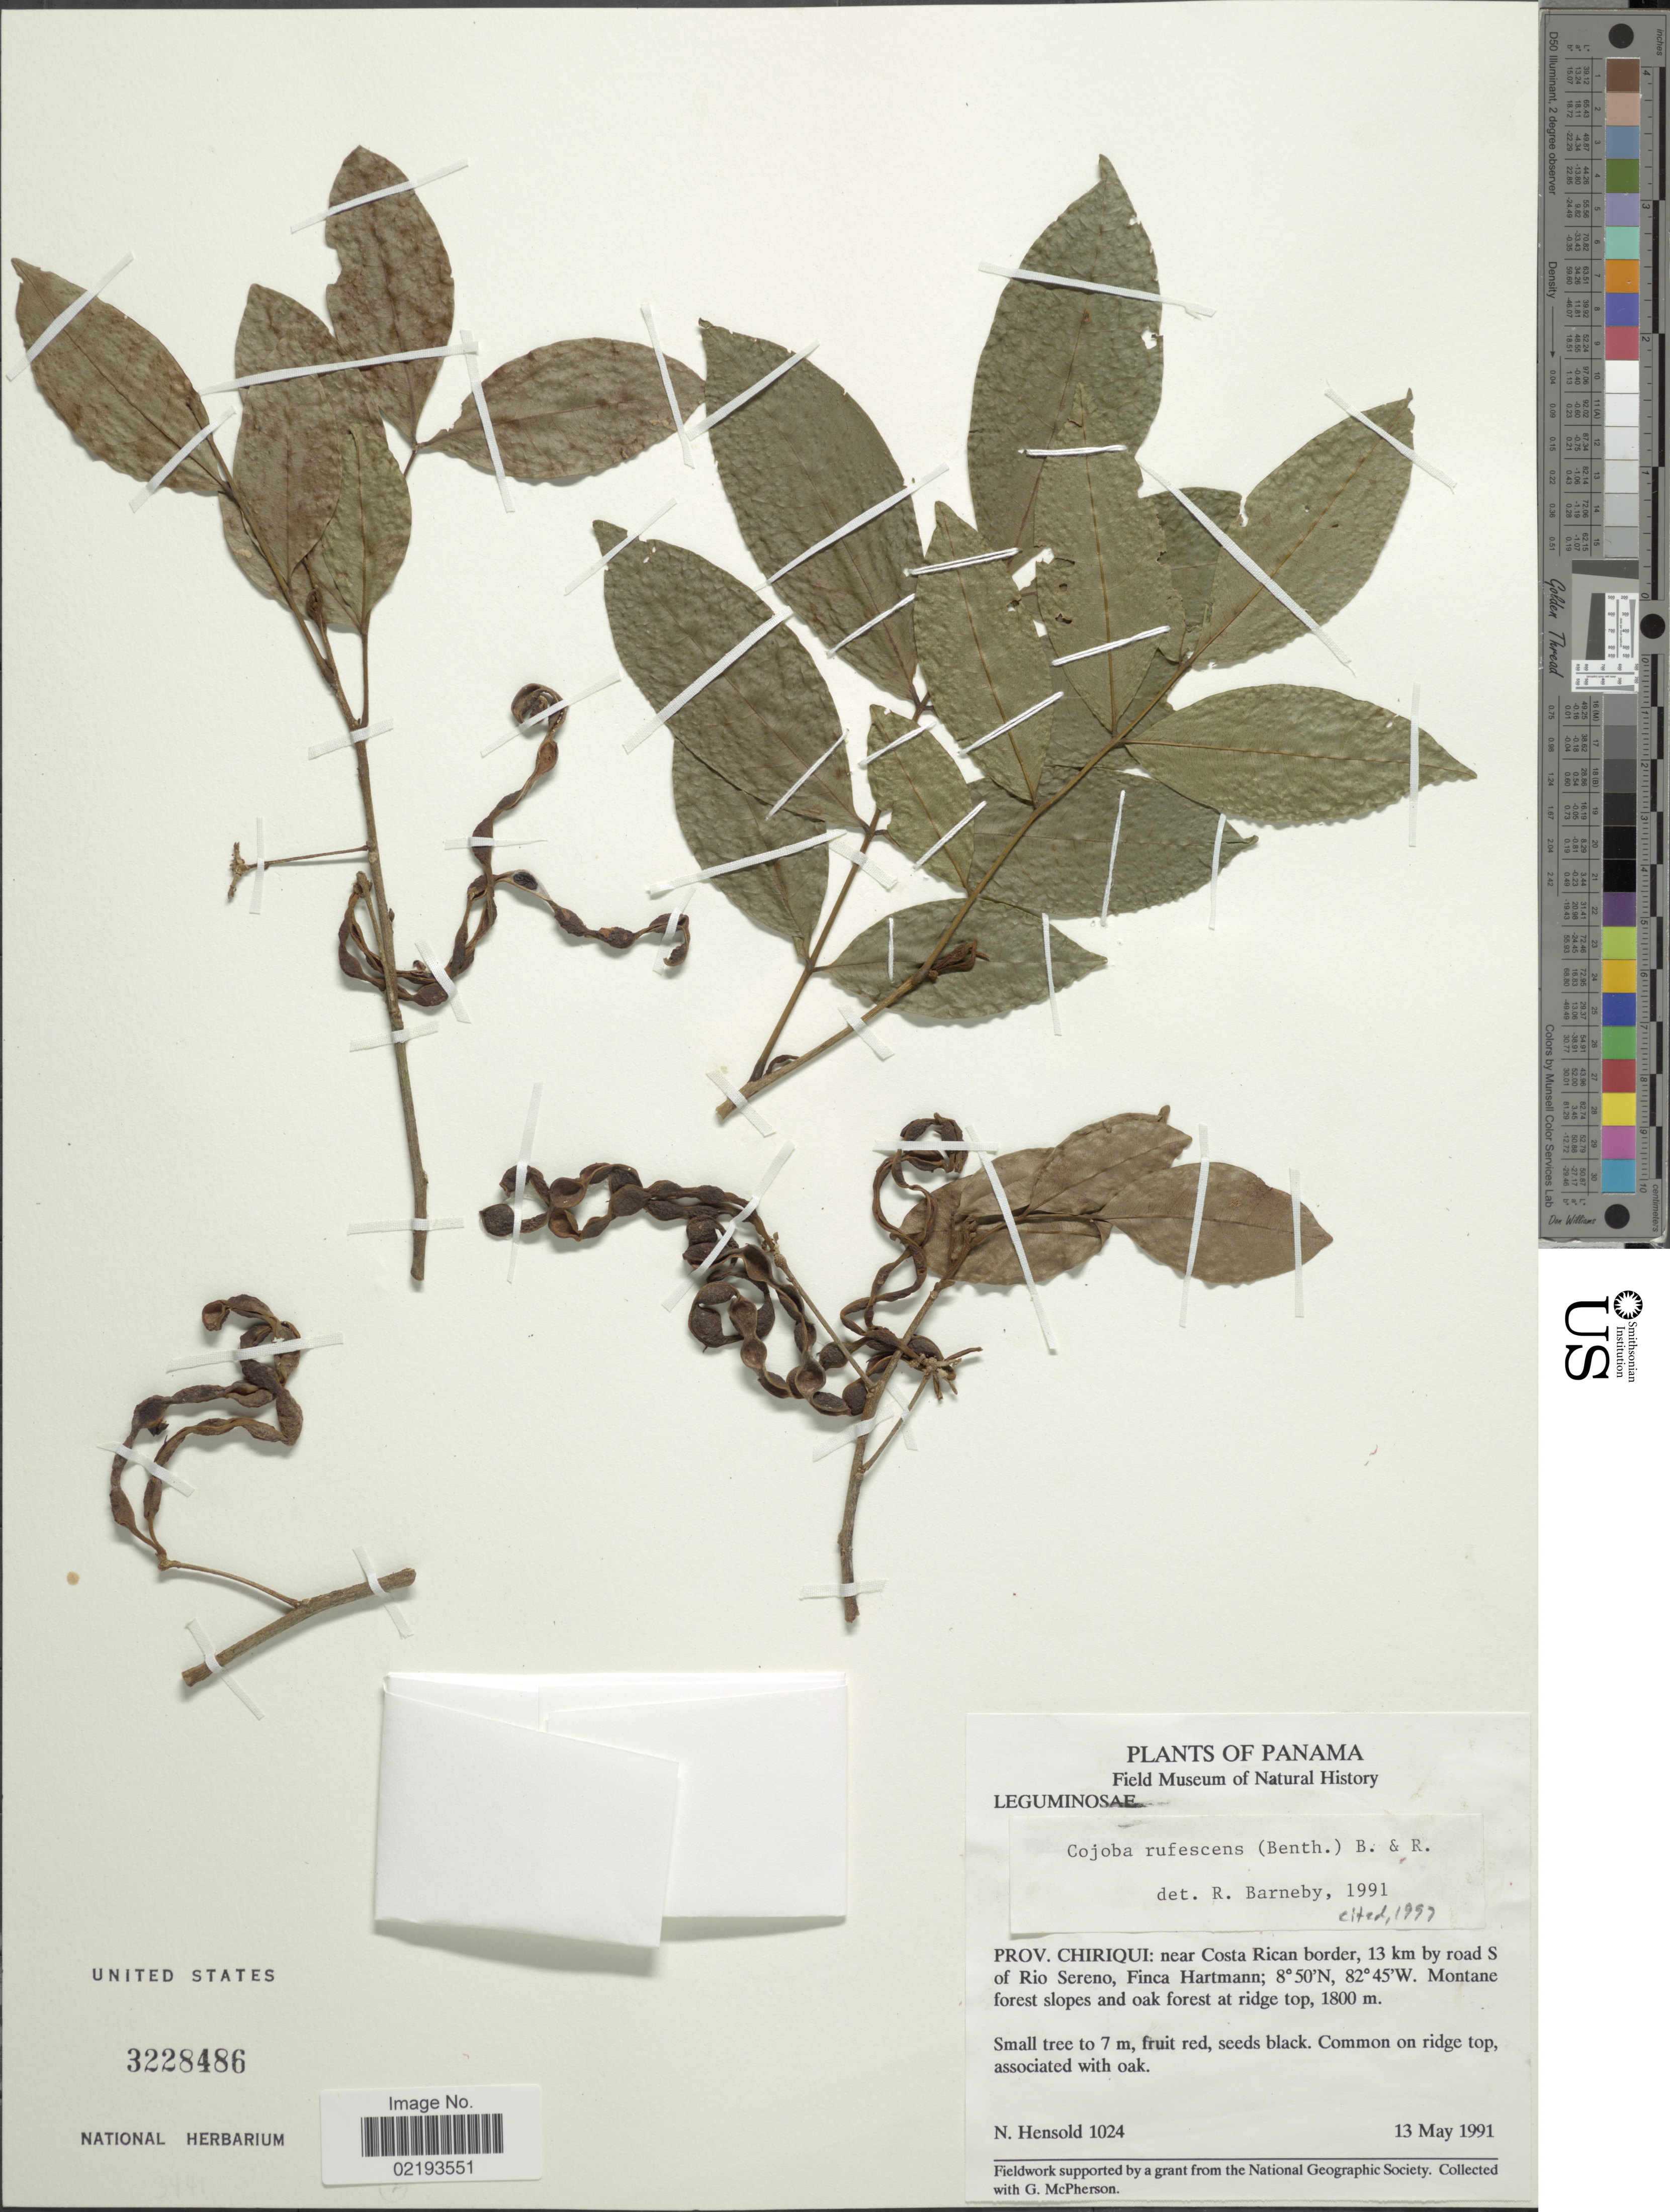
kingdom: Plantae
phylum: Tracheophyta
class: Magnoliopsida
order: Fabales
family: Fabaceae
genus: Cojoba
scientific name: Cojoba rufescens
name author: (Benth.) Britton & Rose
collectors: N. Hensold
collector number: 1024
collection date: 1991-05-13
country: Panama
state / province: Chiriqui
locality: Near Costa Rica border, 13 km by road S of Rio Sereno, Finca Hartmann. Montane forest slopes and oak forest at ridge top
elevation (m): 1800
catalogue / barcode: US 3228486